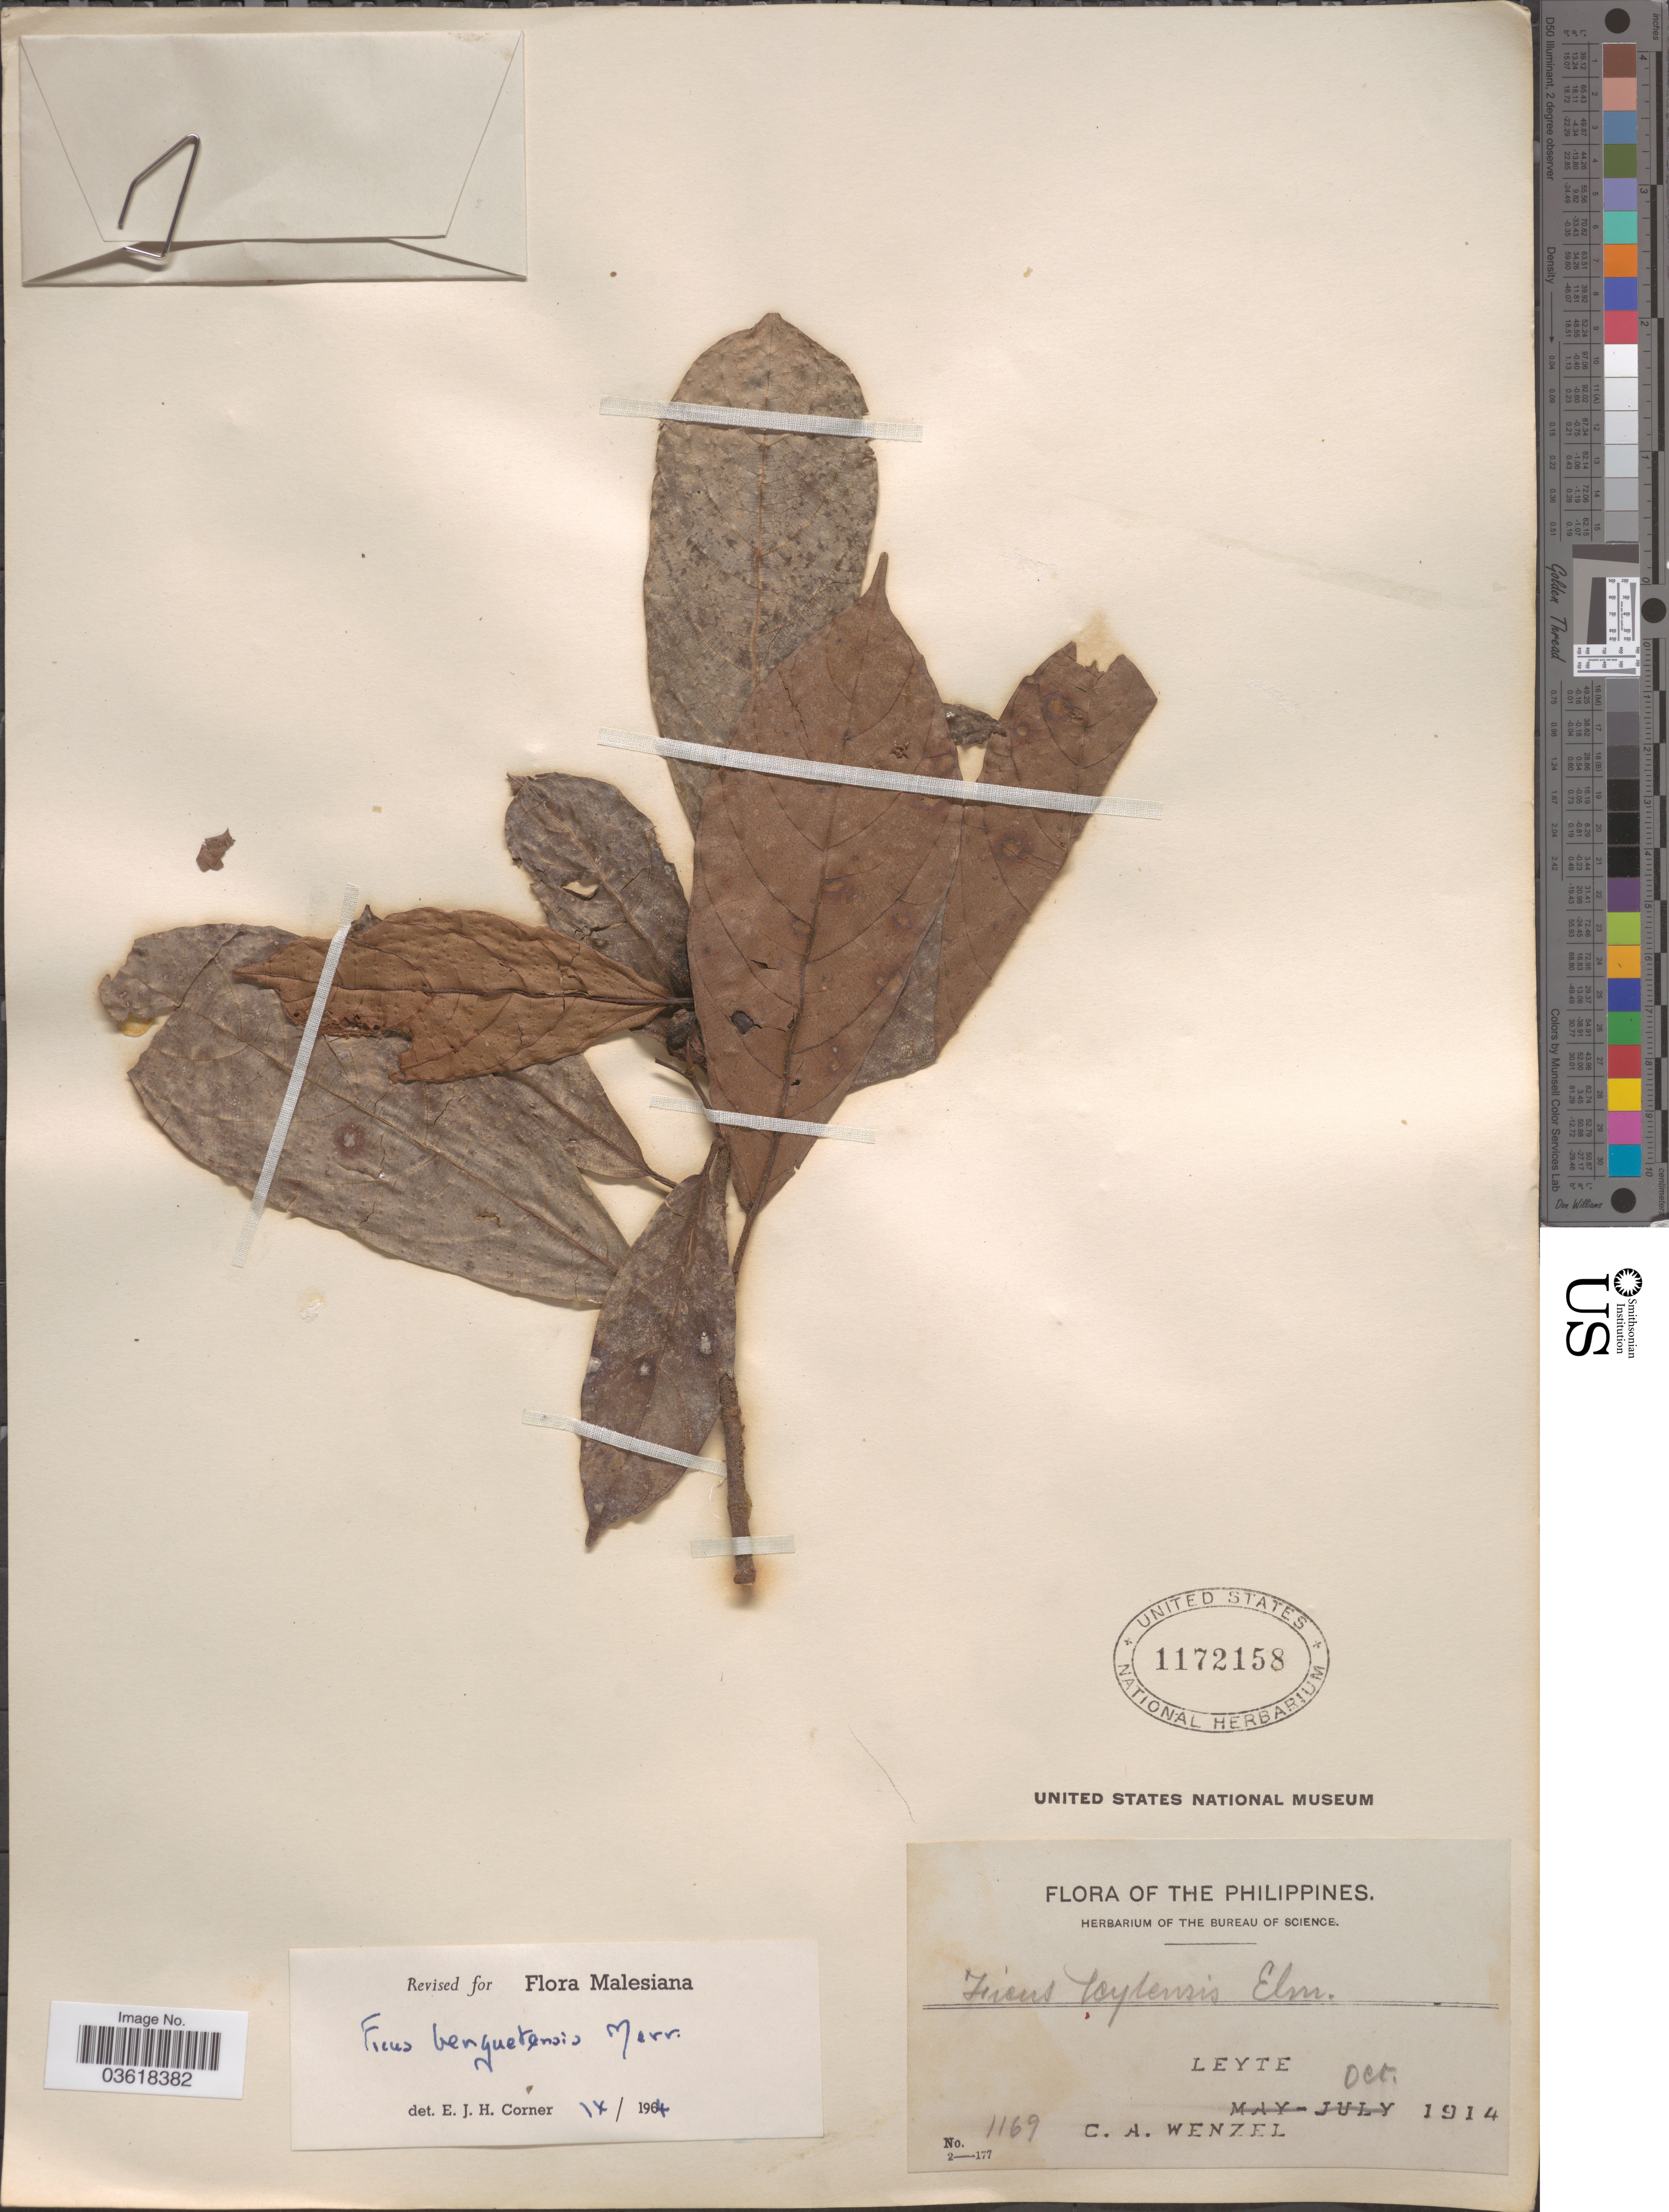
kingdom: Plantae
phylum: Tracheophyta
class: Magnoliopsida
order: Rosales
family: Moraceae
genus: Ficus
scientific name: Ficus benguetensis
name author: Merr.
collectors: C. Wenzel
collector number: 1169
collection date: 1914-10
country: Philippines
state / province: Eastern Visayas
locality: Leyte.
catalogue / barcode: US 1172158